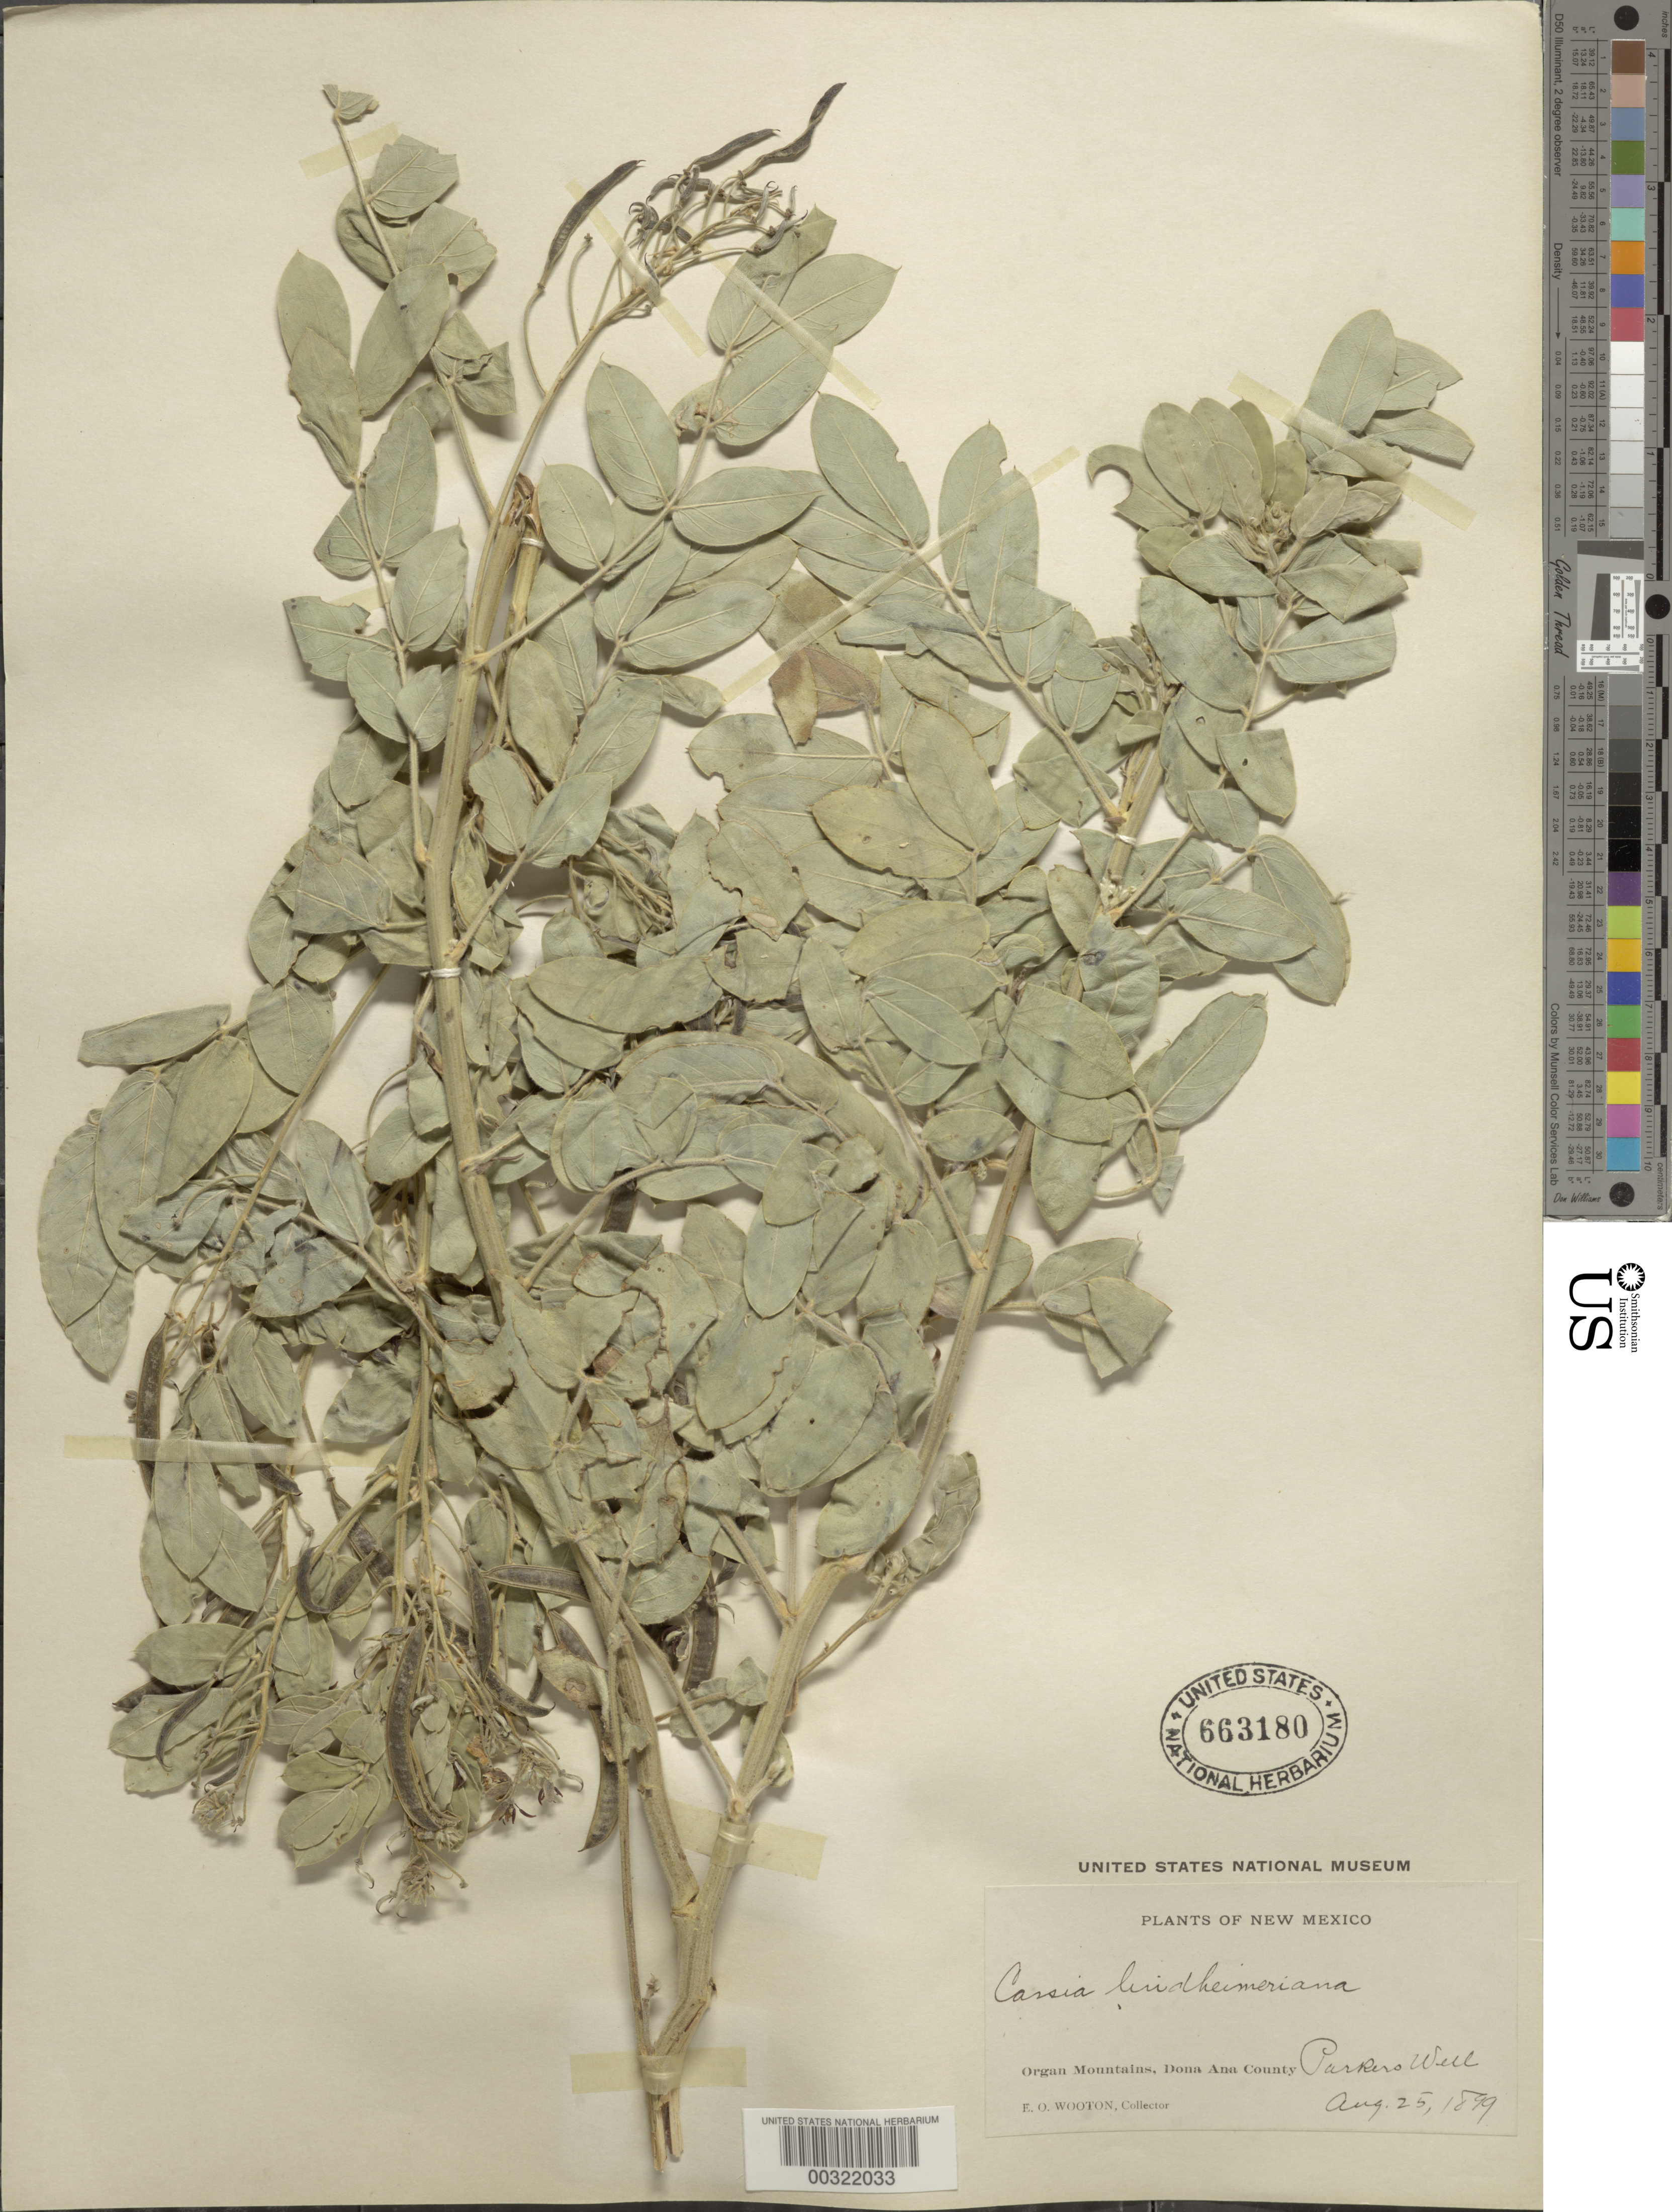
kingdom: Plantae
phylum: Tracheophyta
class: Magnoliopsida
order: Fabales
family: Fabaceae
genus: Senna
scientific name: Senna lindheimeriana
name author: (Scheele) H.S. Irwin & Barneby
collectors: E. O. Wooton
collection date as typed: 25 Aug 1899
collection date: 1899-08-25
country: United States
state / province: New Mexico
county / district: Dona Ana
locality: Parker's well, organ mountains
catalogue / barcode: US 663180